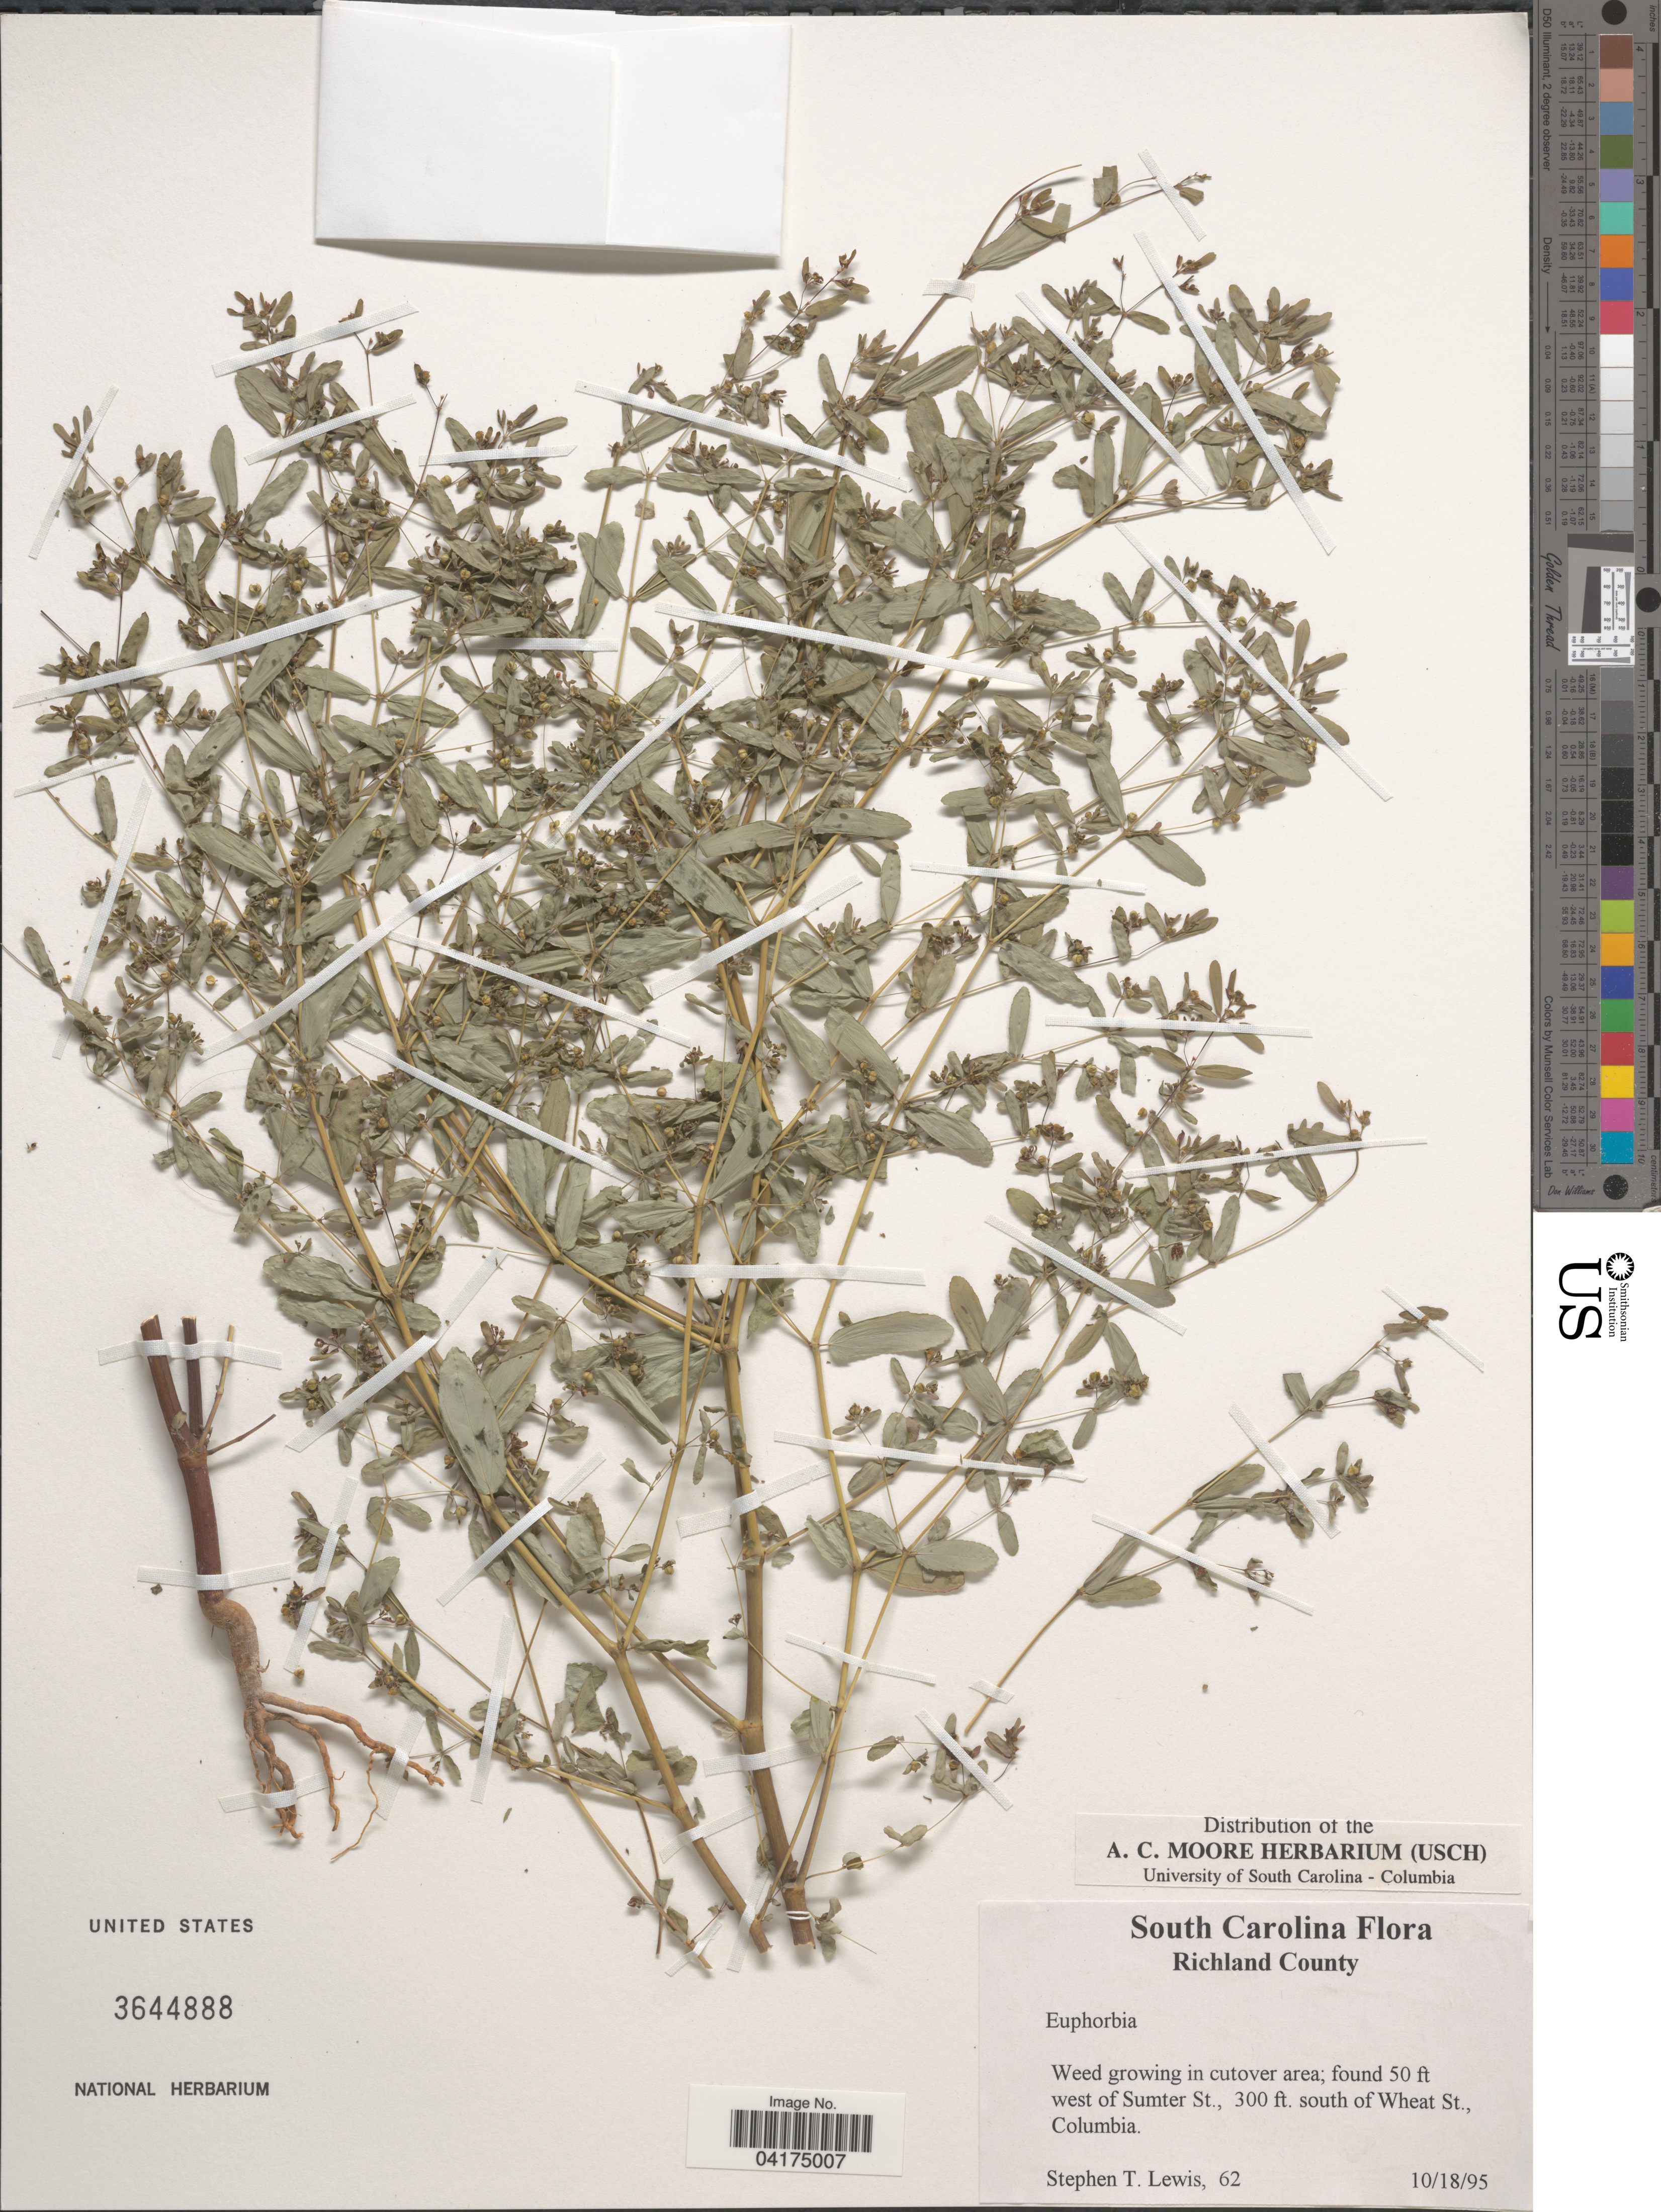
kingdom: Plantae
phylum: Tracheophyta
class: Magnoliopsida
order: Malpighiales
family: Euphorbiaceae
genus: Euphorbia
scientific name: Euphorbia sp.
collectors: S. Lewis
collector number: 62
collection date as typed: Transcribed d/m/y: 18/10/95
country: United States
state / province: South Carolina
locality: Richland County. West of Sumter St., south of Wheat St., Columbia.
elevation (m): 91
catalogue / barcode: US 3644888